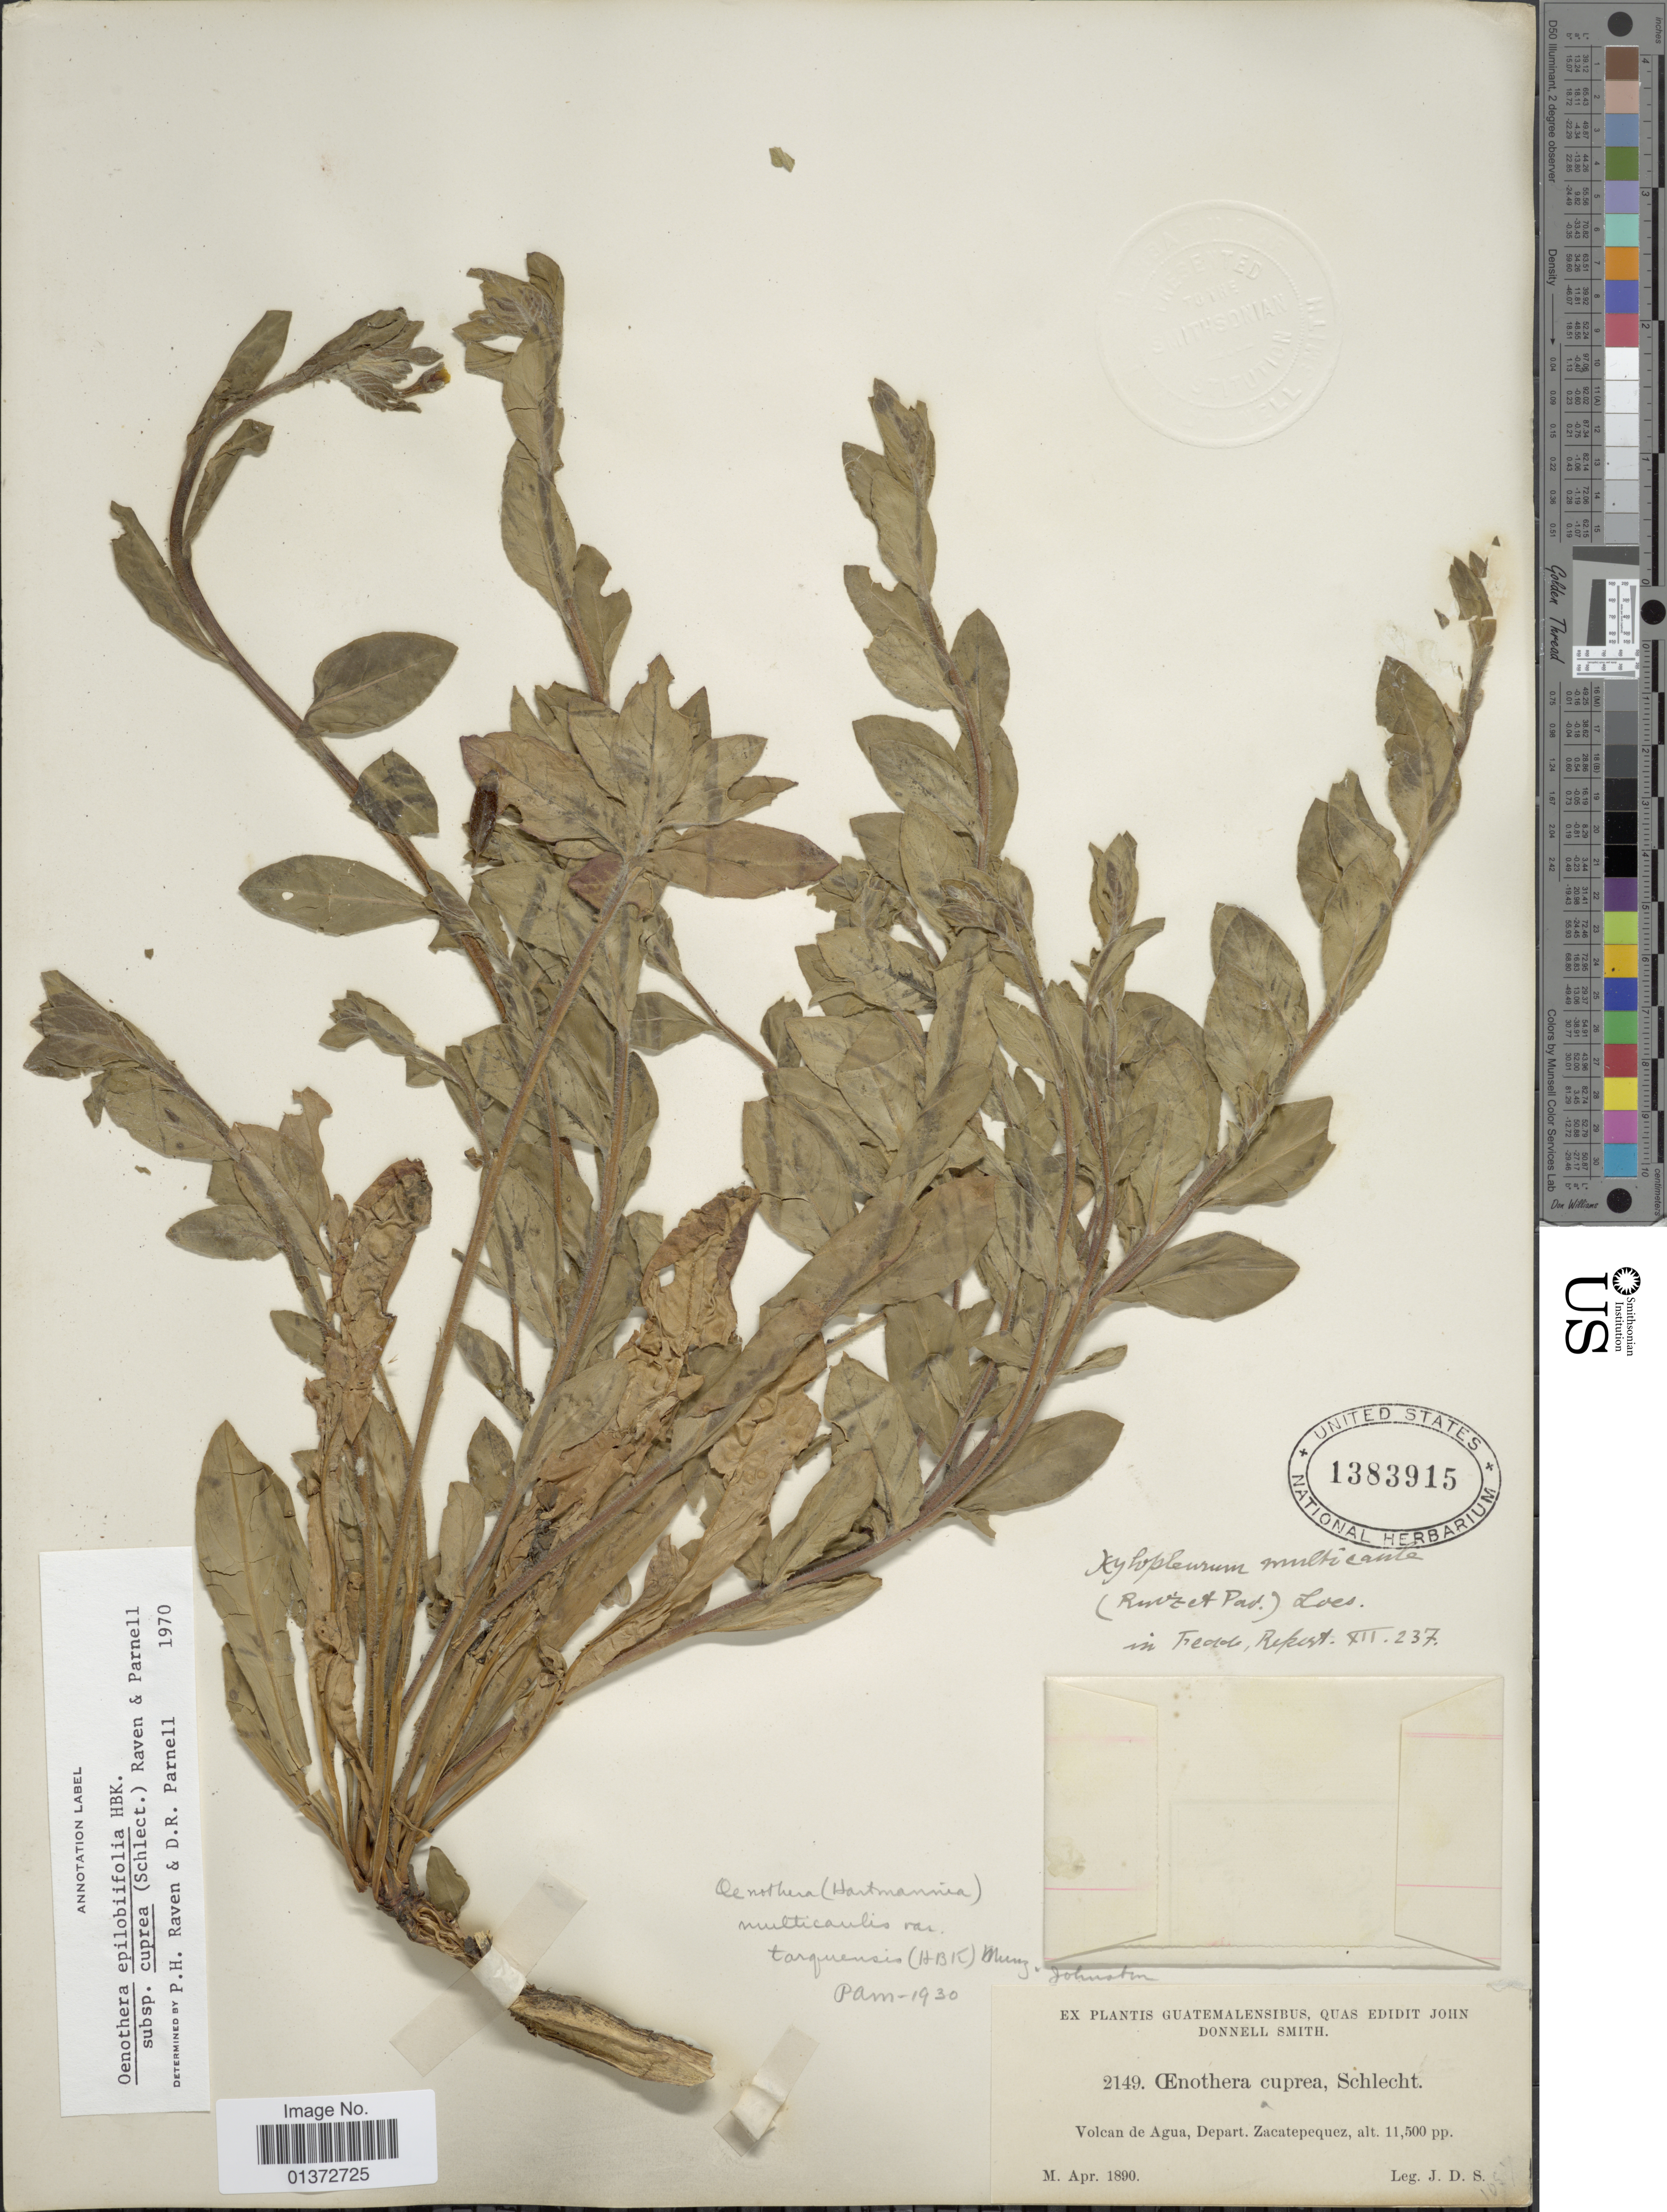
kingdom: Plantae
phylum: Tracheophyta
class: Magnoliopsida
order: Myrtales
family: Onagraceae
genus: Oenothera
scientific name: Oenothera epilobiifolia subsp. cuprea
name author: (Schltdl.) P.H. Raven & D.R. Parn.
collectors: J. Donnell Smith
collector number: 2149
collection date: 1890-04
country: Guatemala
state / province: Sacatepéquez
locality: Volcan de Agua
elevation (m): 3505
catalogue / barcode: US 1383915